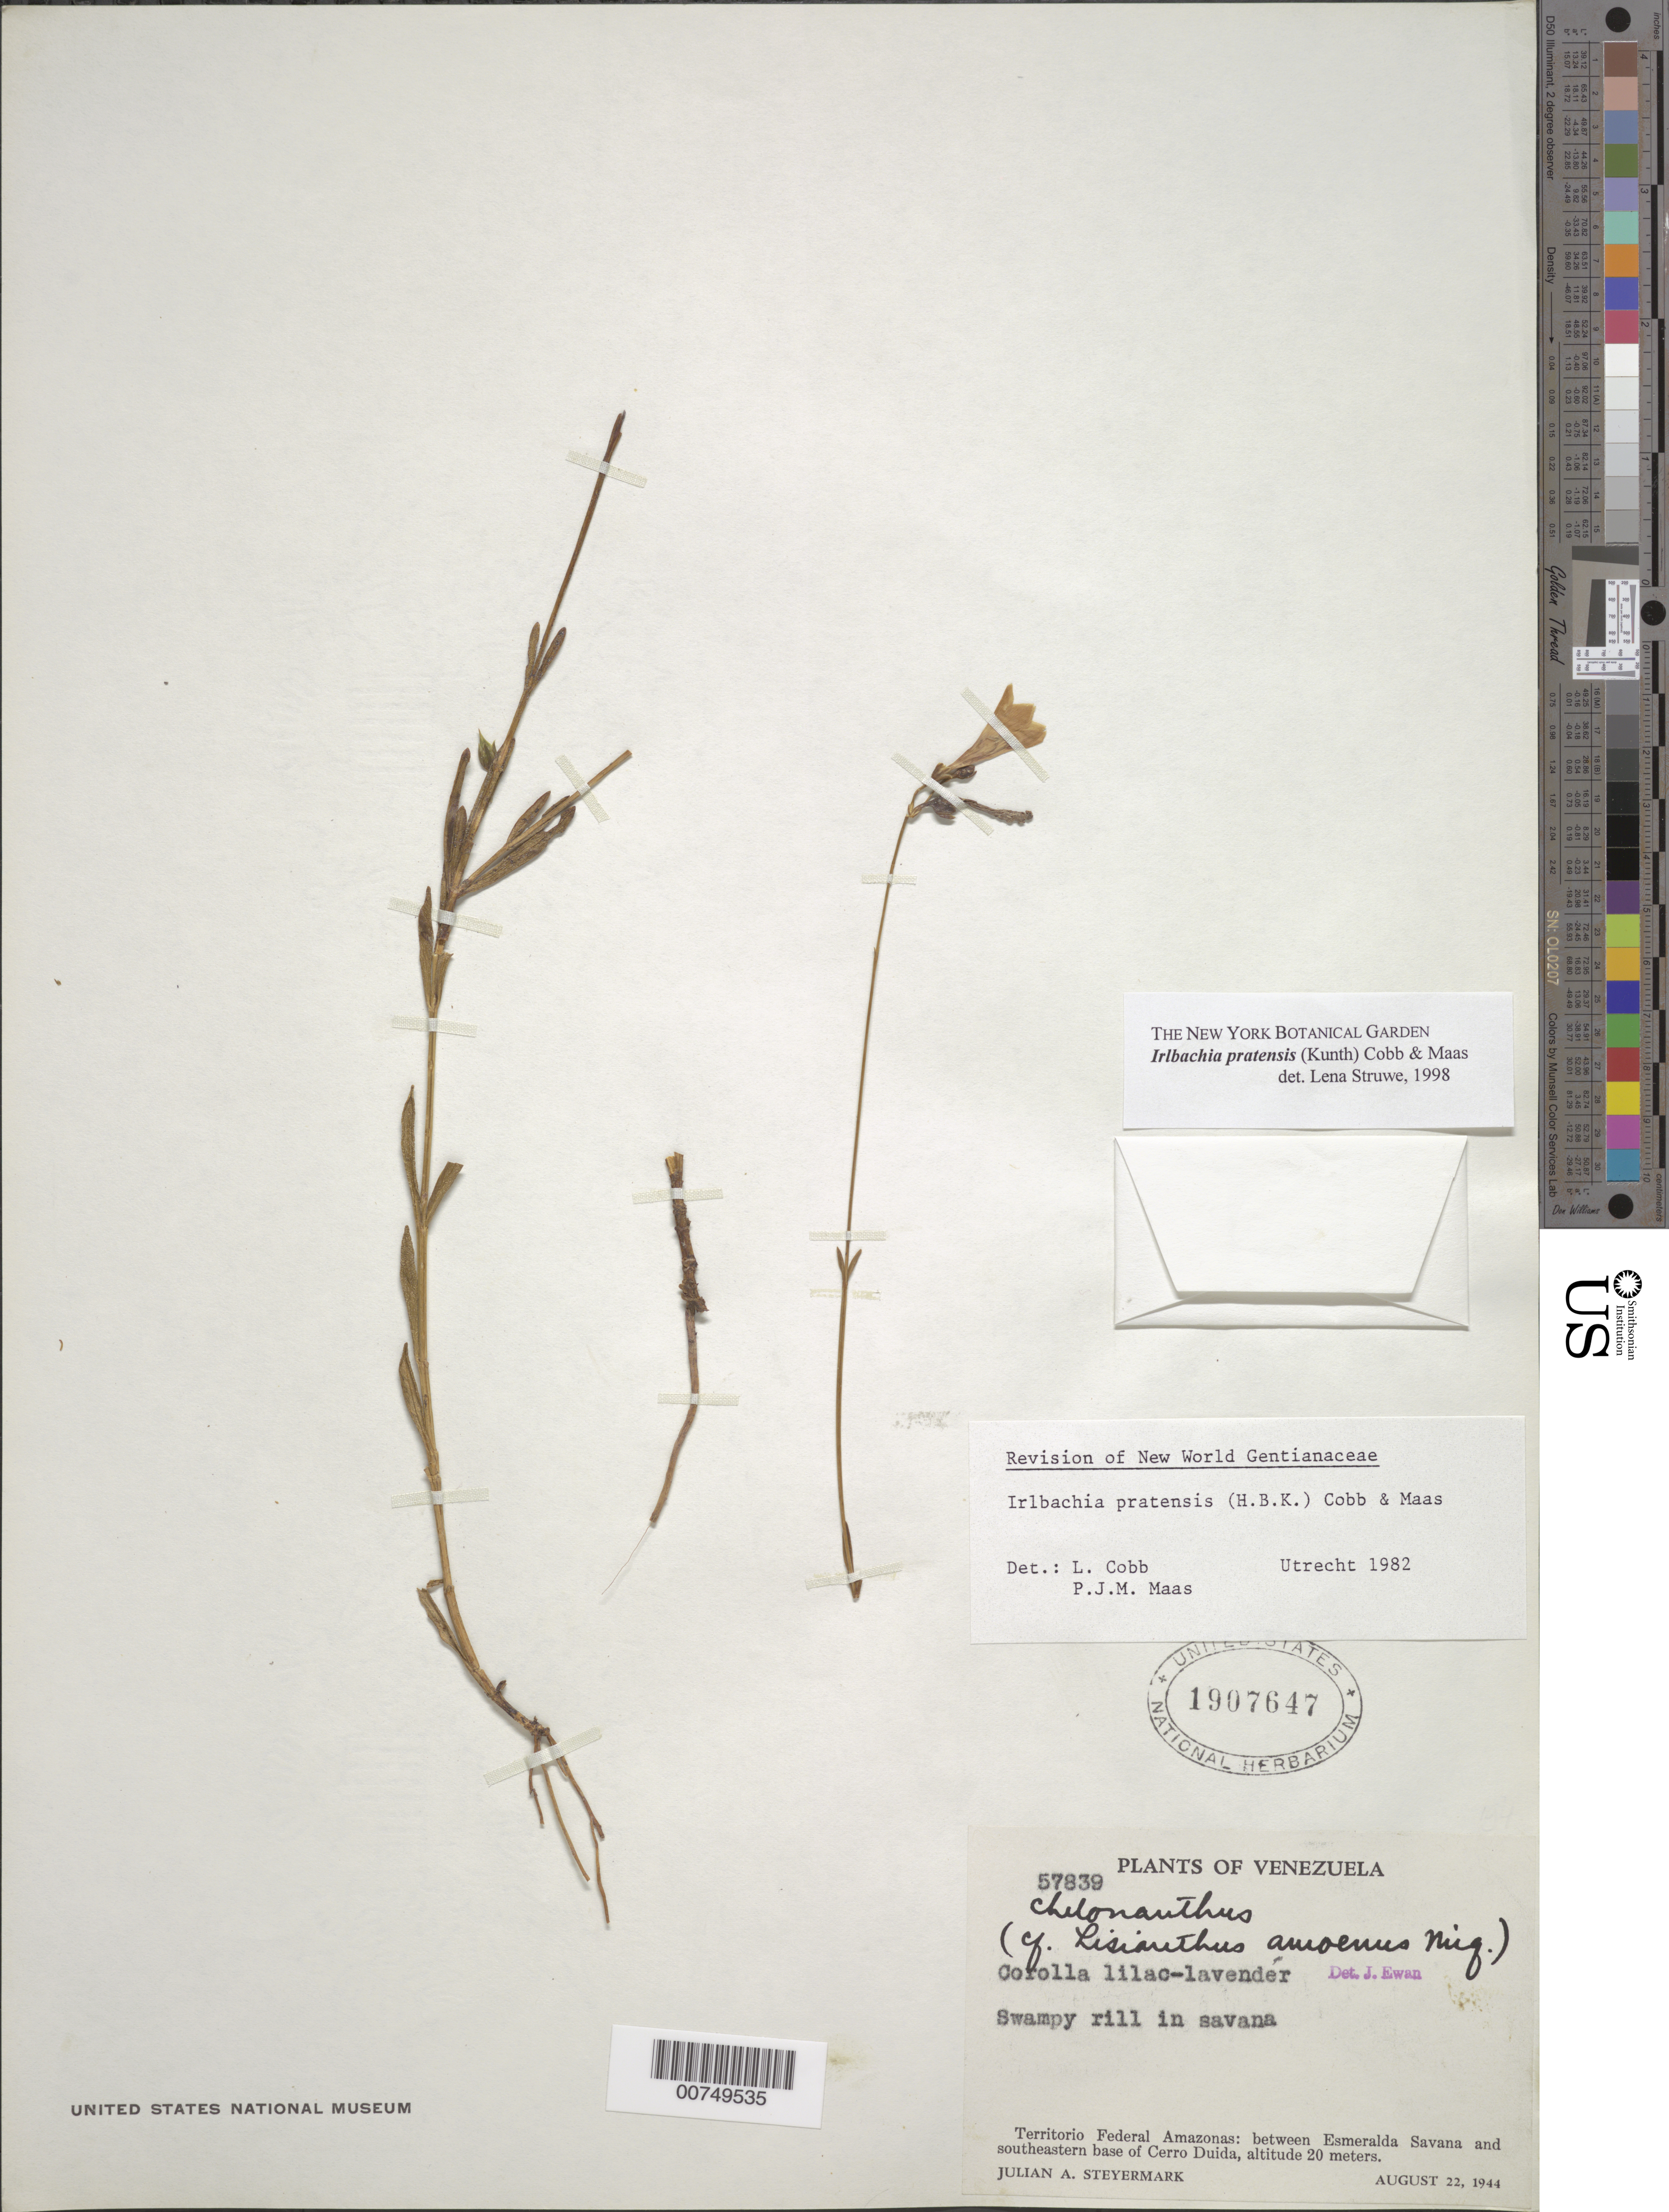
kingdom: Plantae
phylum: Tracheophyta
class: Magnoliopsida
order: Gentianales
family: Gentianaceae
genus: Irlbachia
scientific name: Irlbachia pratensis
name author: (Kunth) L. Cobb & Maas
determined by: Struwe, L.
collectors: J. Steyermark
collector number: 57839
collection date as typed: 22-Aug-44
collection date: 1944-08-22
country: Venezuela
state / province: Amazonas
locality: Cerro Duida, between Esmeralda Savanna and SE Cerro Duida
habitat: Swampy rill in savanna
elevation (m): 200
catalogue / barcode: US 1907647